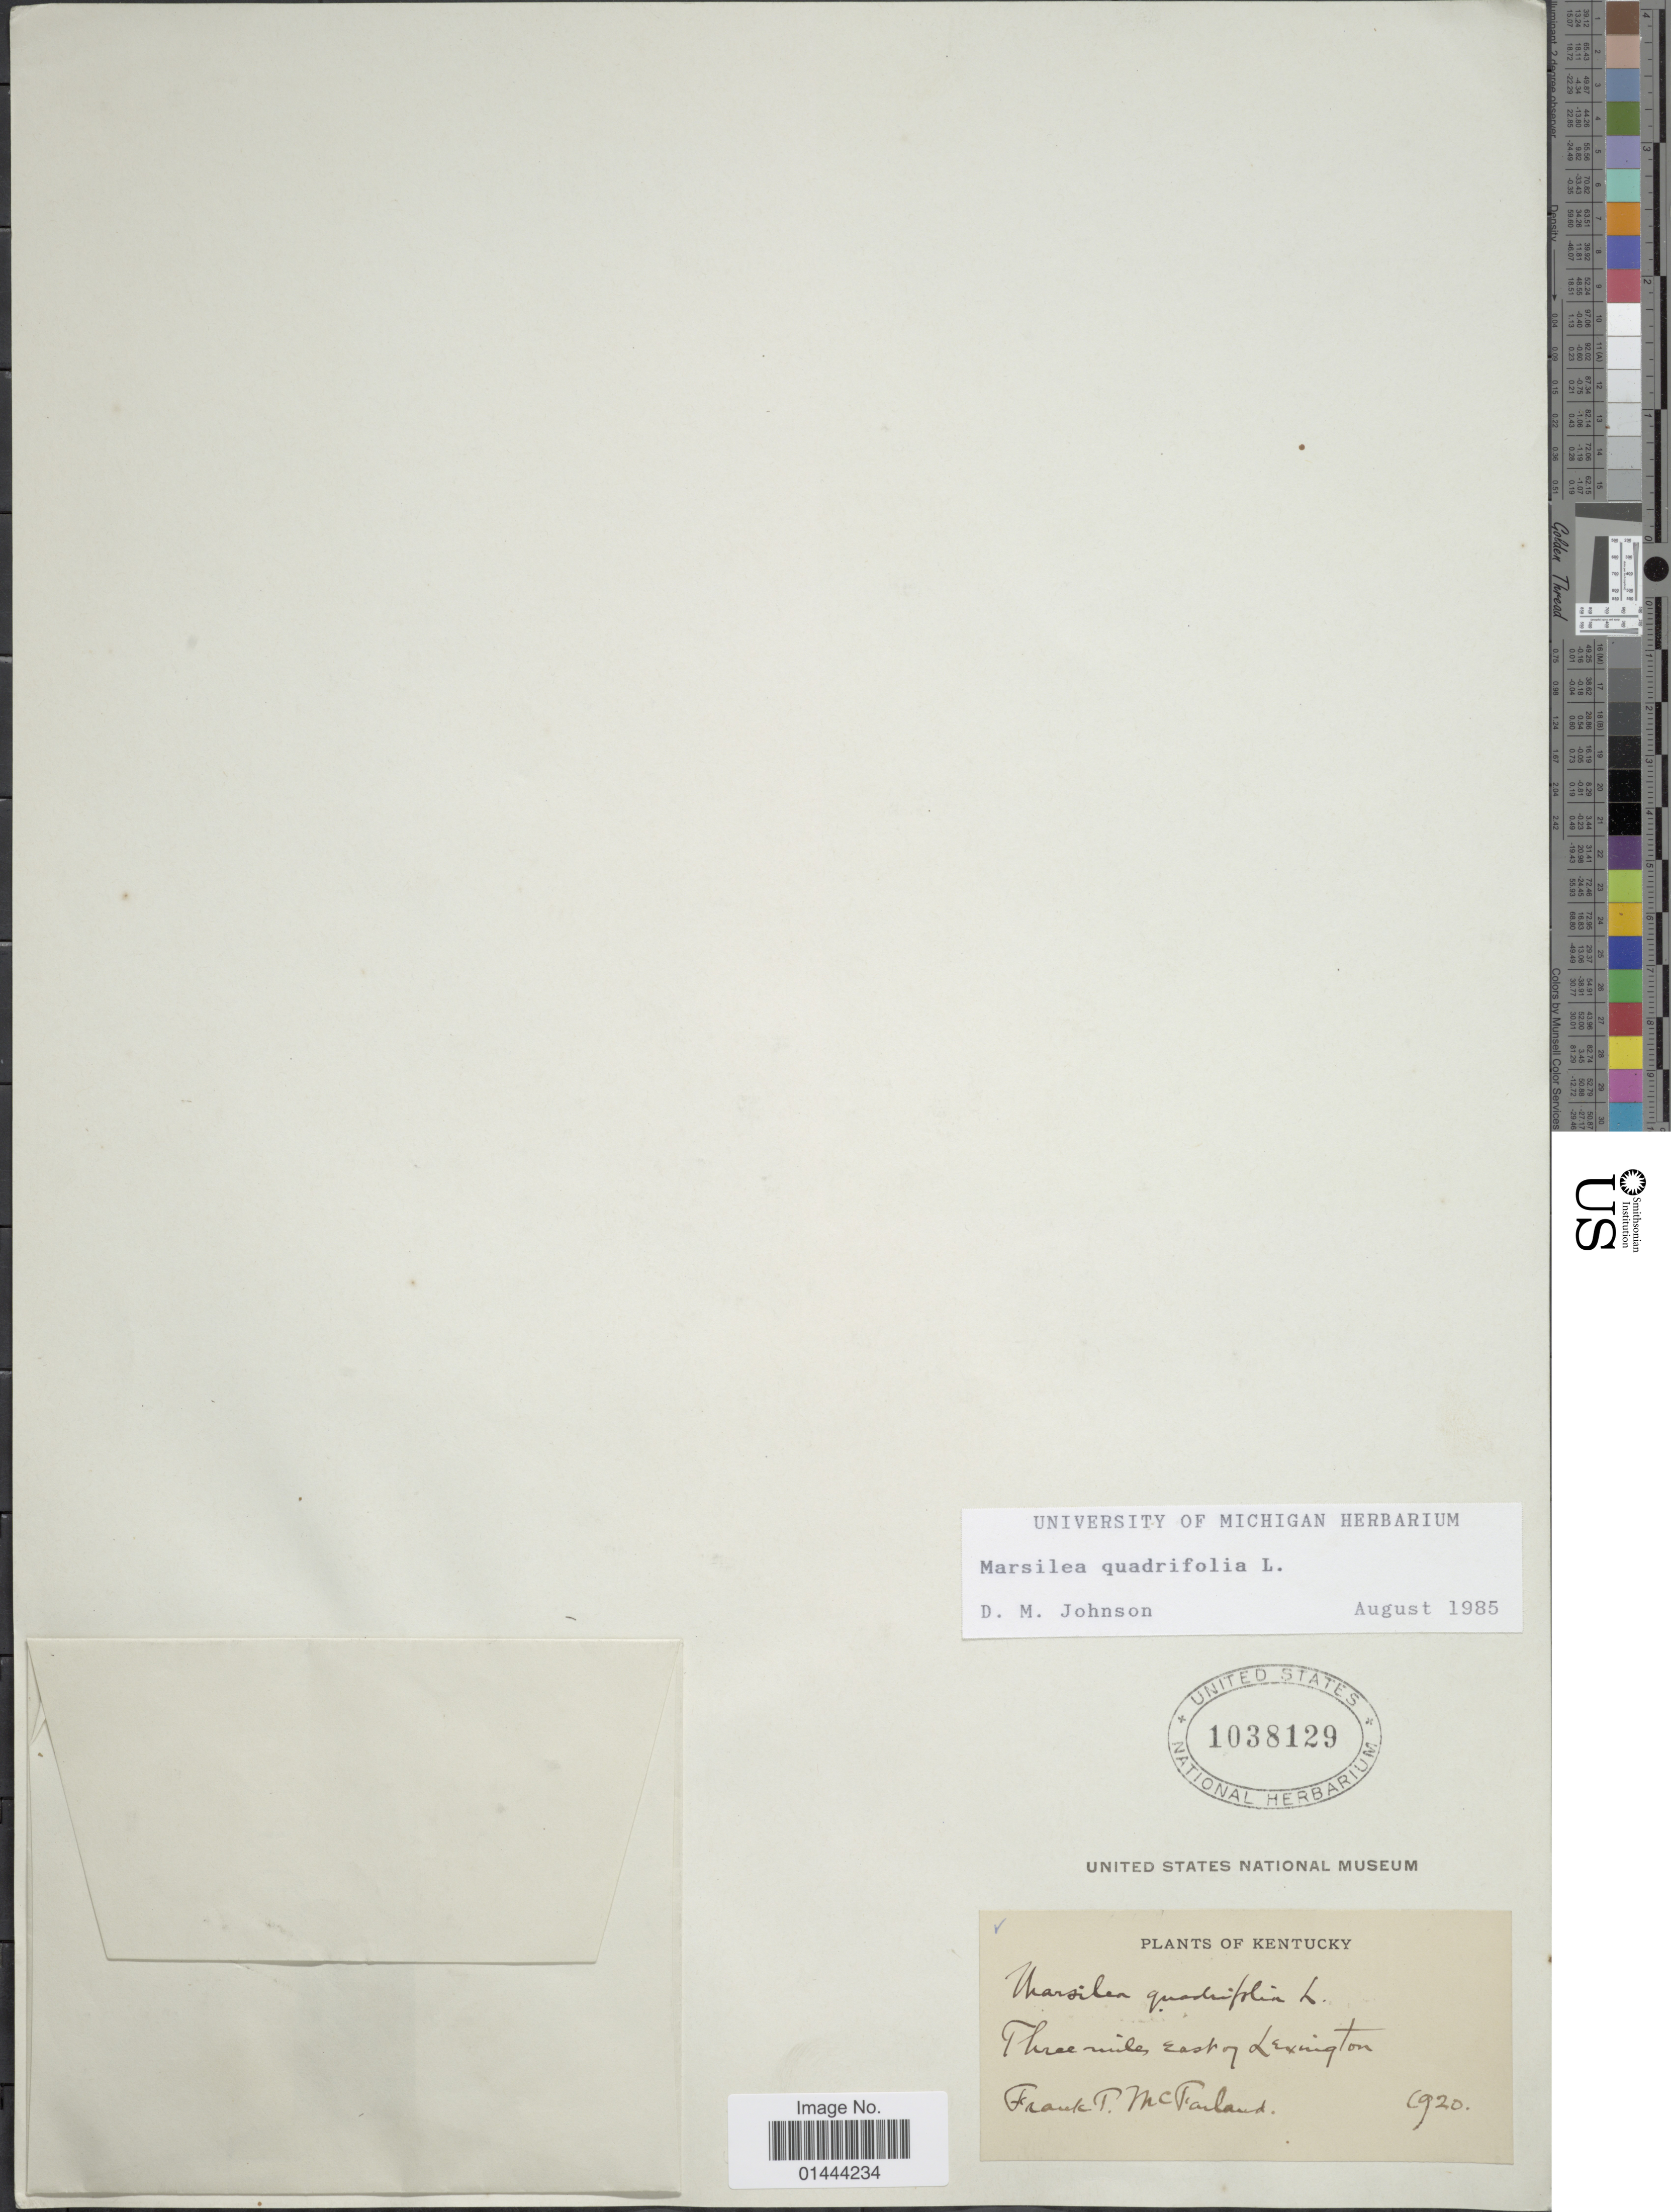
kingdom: Plantae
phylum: Tracheophyta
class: Polypodiopsida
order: Salviniales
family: Marsileaceae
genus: Marsilea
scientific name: Marsilea quadrifolia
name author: L.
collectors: F. McFarland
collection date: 1920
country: United States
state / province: Kentucky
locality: Three miles east of Lexington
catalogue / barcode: US 1038129